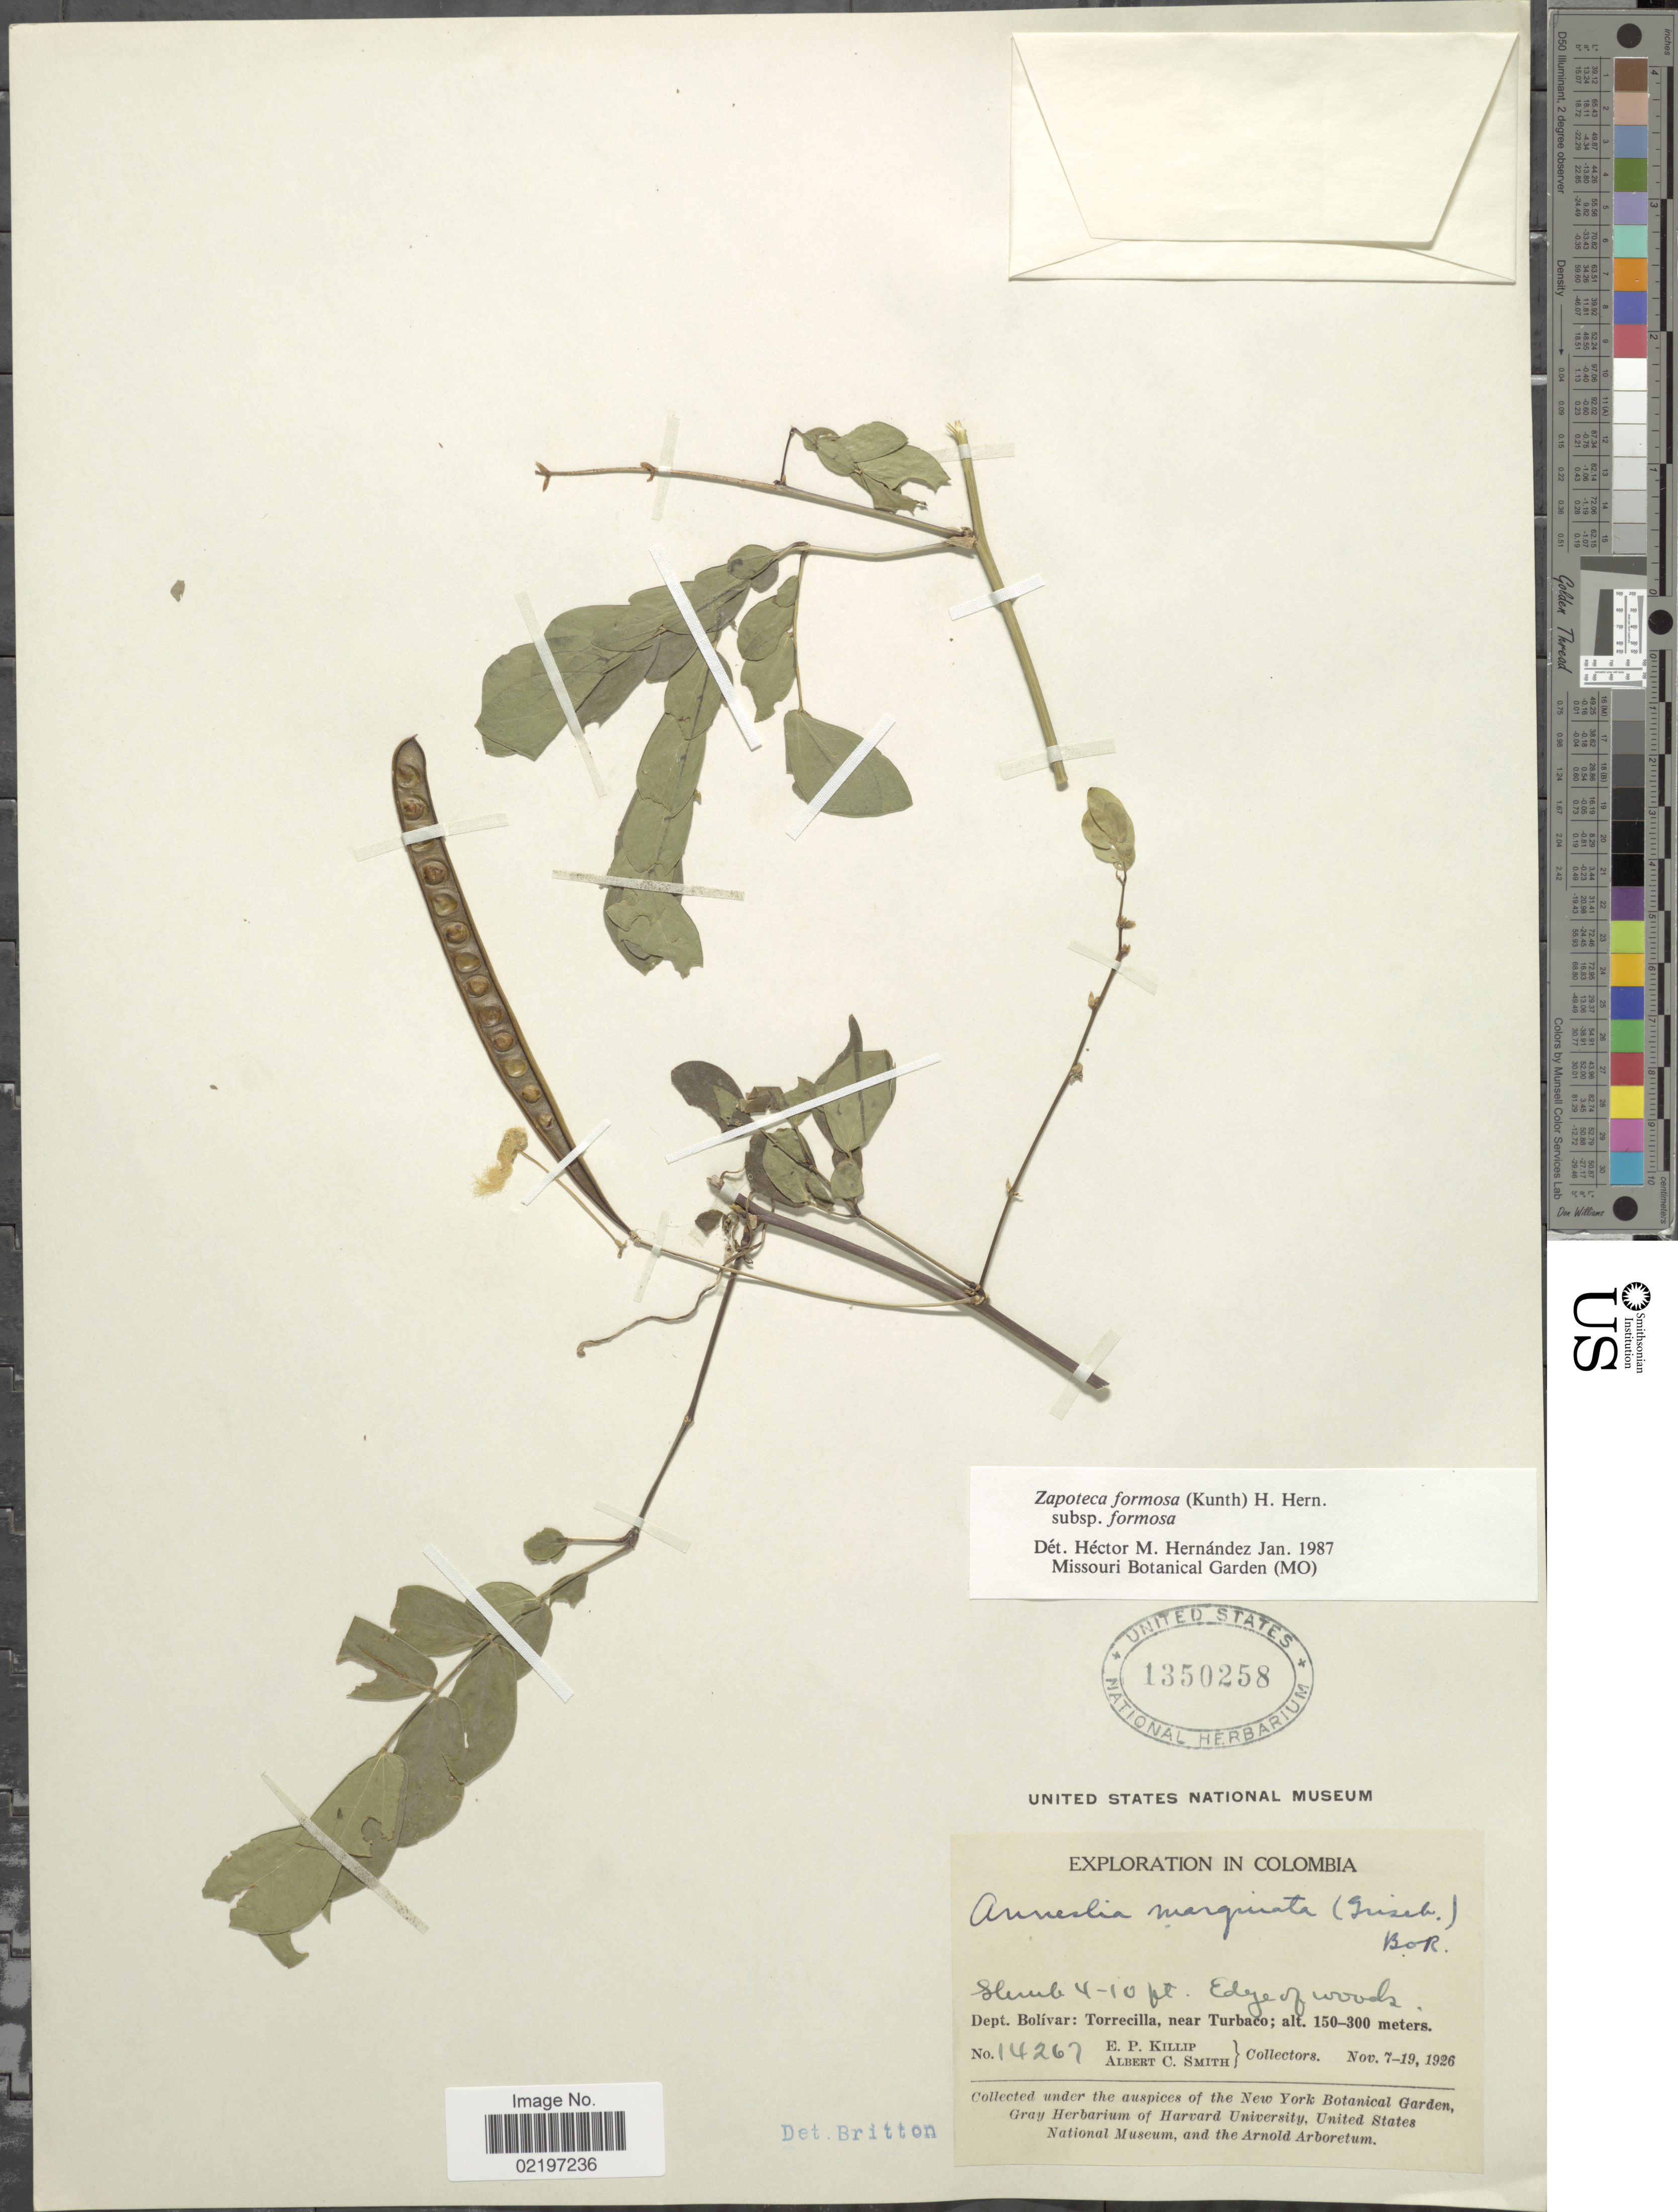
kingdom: Plantae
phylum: Tracheophyta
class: Magnoliopsida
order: Fabales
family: Fabaceae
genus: Zapoteca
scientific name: Zapoteca formosa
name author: (Kunth) H.M. Hern.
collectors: E. P. Killip & A. C. Smith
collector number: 1426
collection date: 1926-11-07/1926-11-19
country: Colombia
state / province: Bolívar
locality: Dept. Bolivar: Torrecilla, near Turbaco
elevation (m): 150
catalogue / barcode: US 1350258